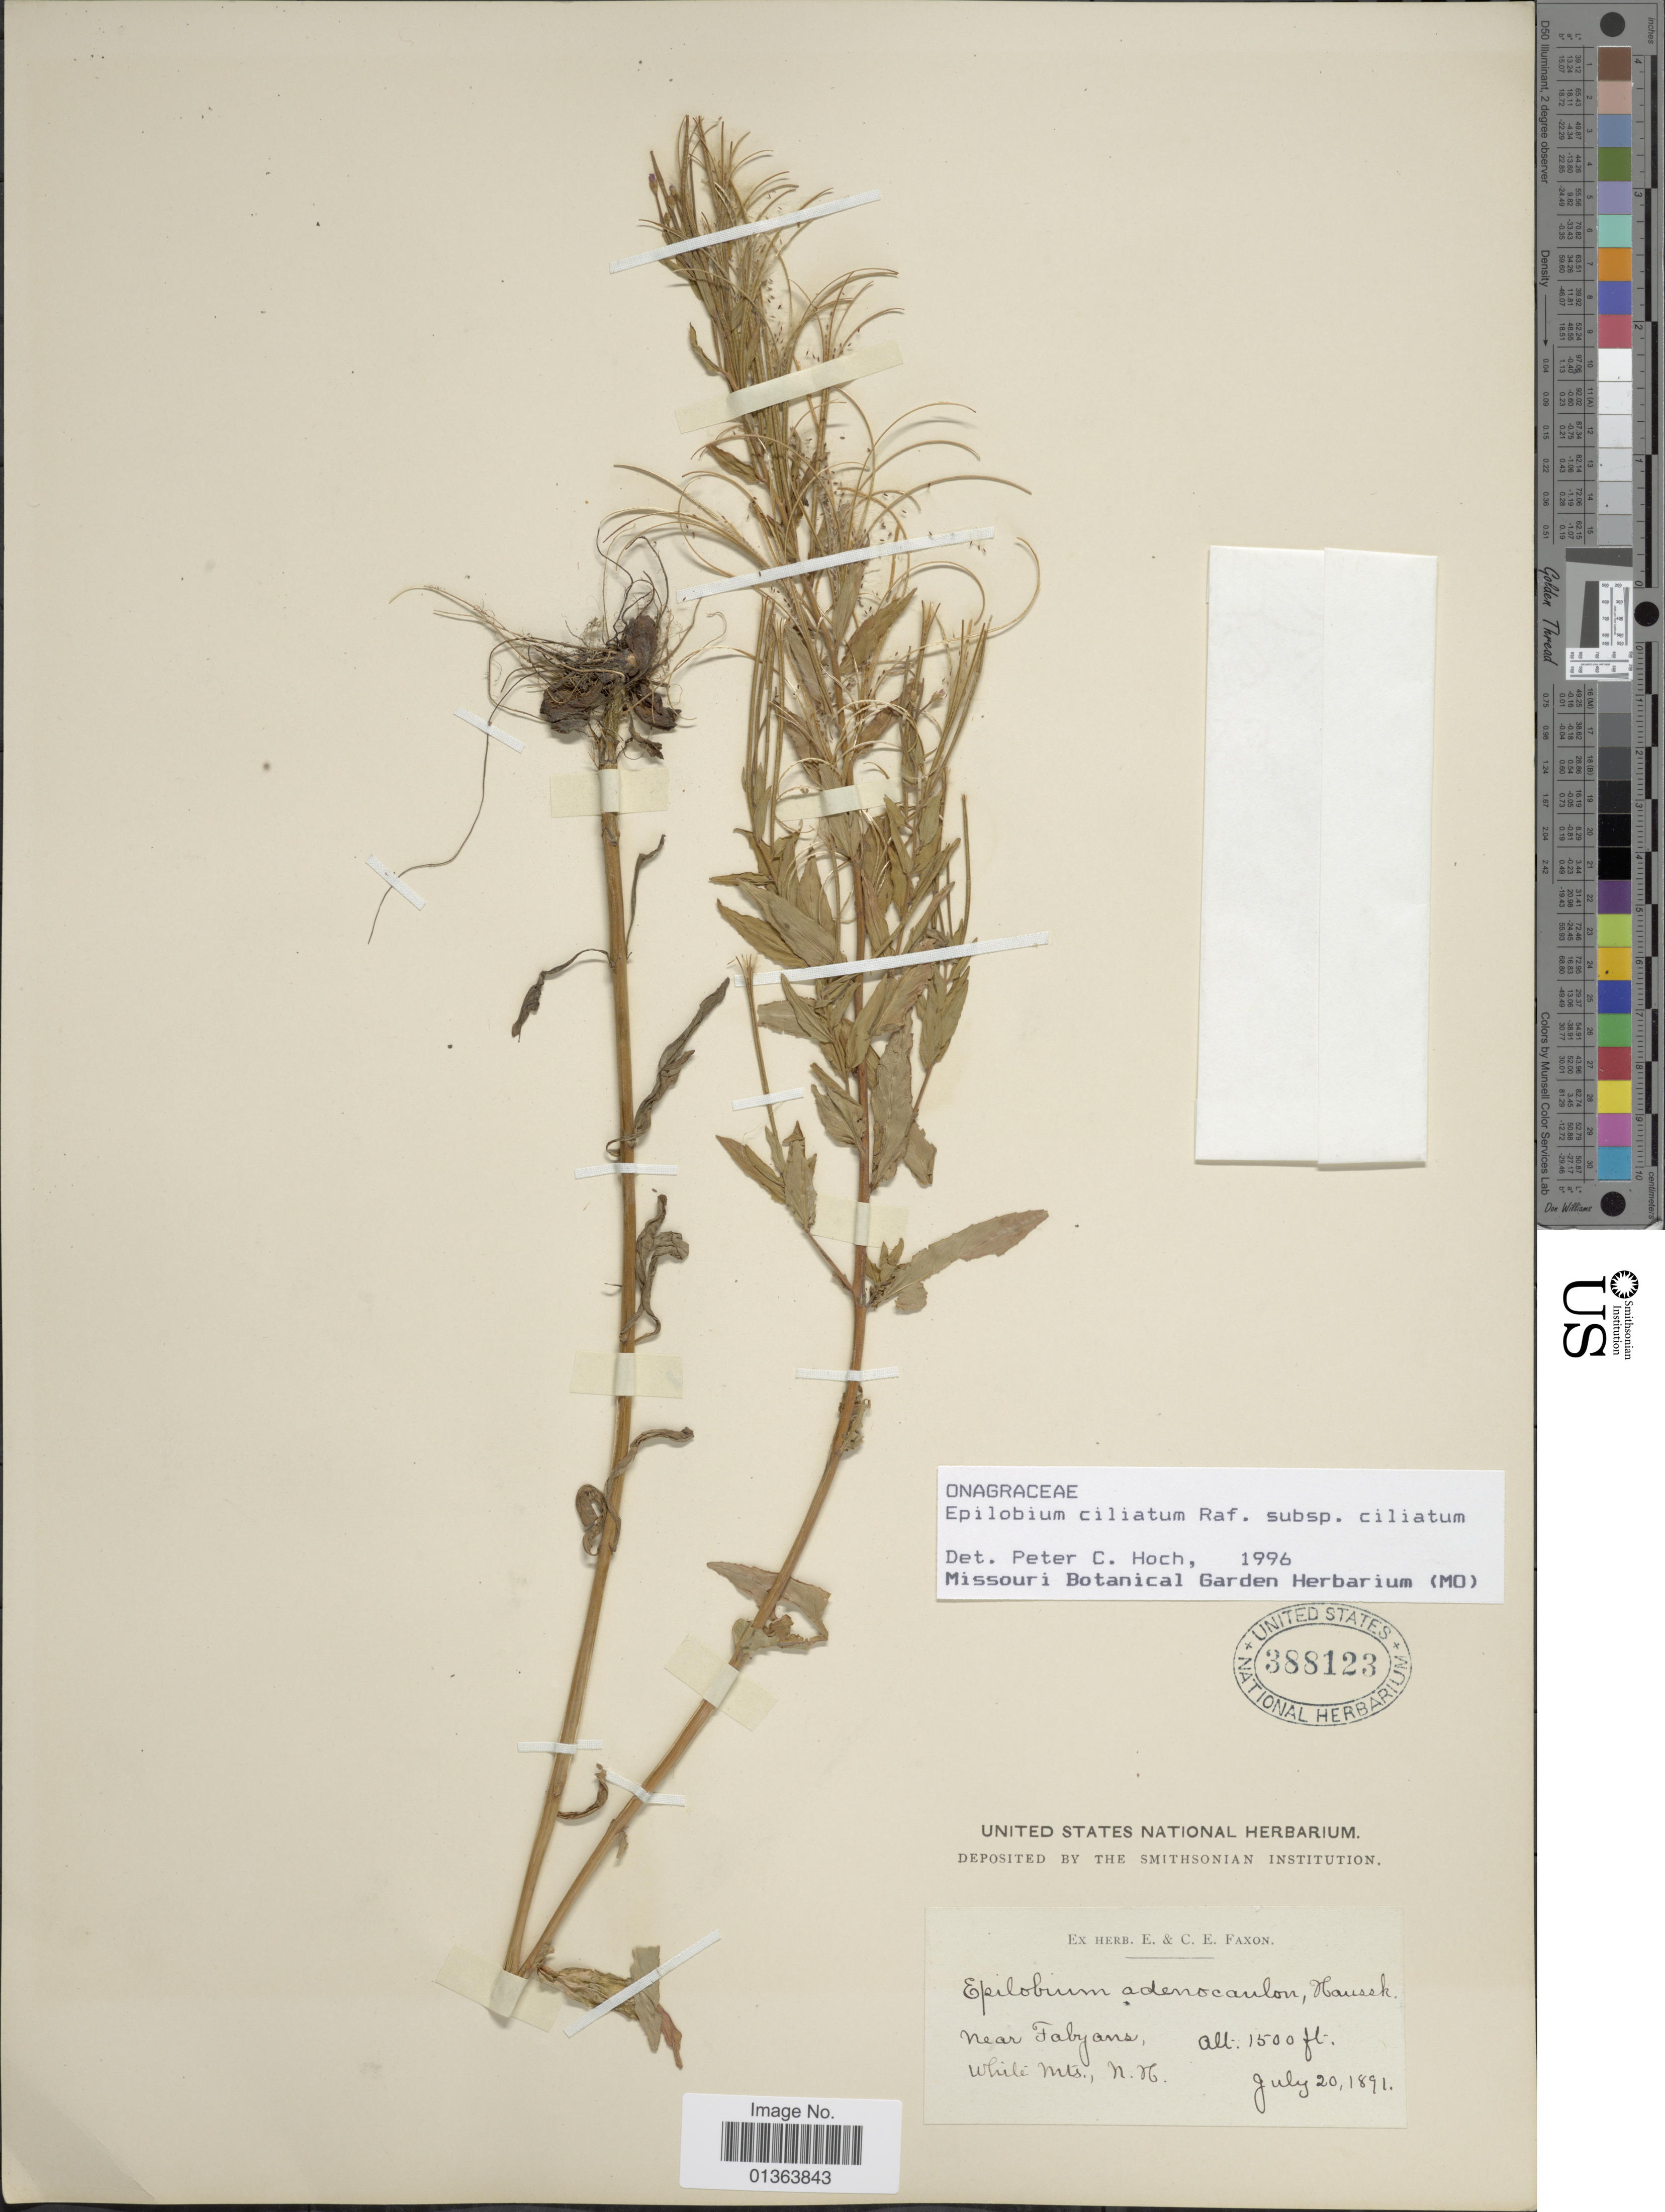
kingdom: Plantae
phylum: Tracheophyta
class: Magnoliopsida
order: Myrtales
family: Onagraceae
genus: Epilobium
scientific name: Epilobium ciliatum subsp. ciliatum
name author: Raf.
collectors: ex herb. Faxon & C. Faxon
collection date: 1891-07-20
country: United States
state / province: New Hampshire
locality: Near Fabyans, White Mts.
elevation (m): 457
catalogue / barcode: US 388123